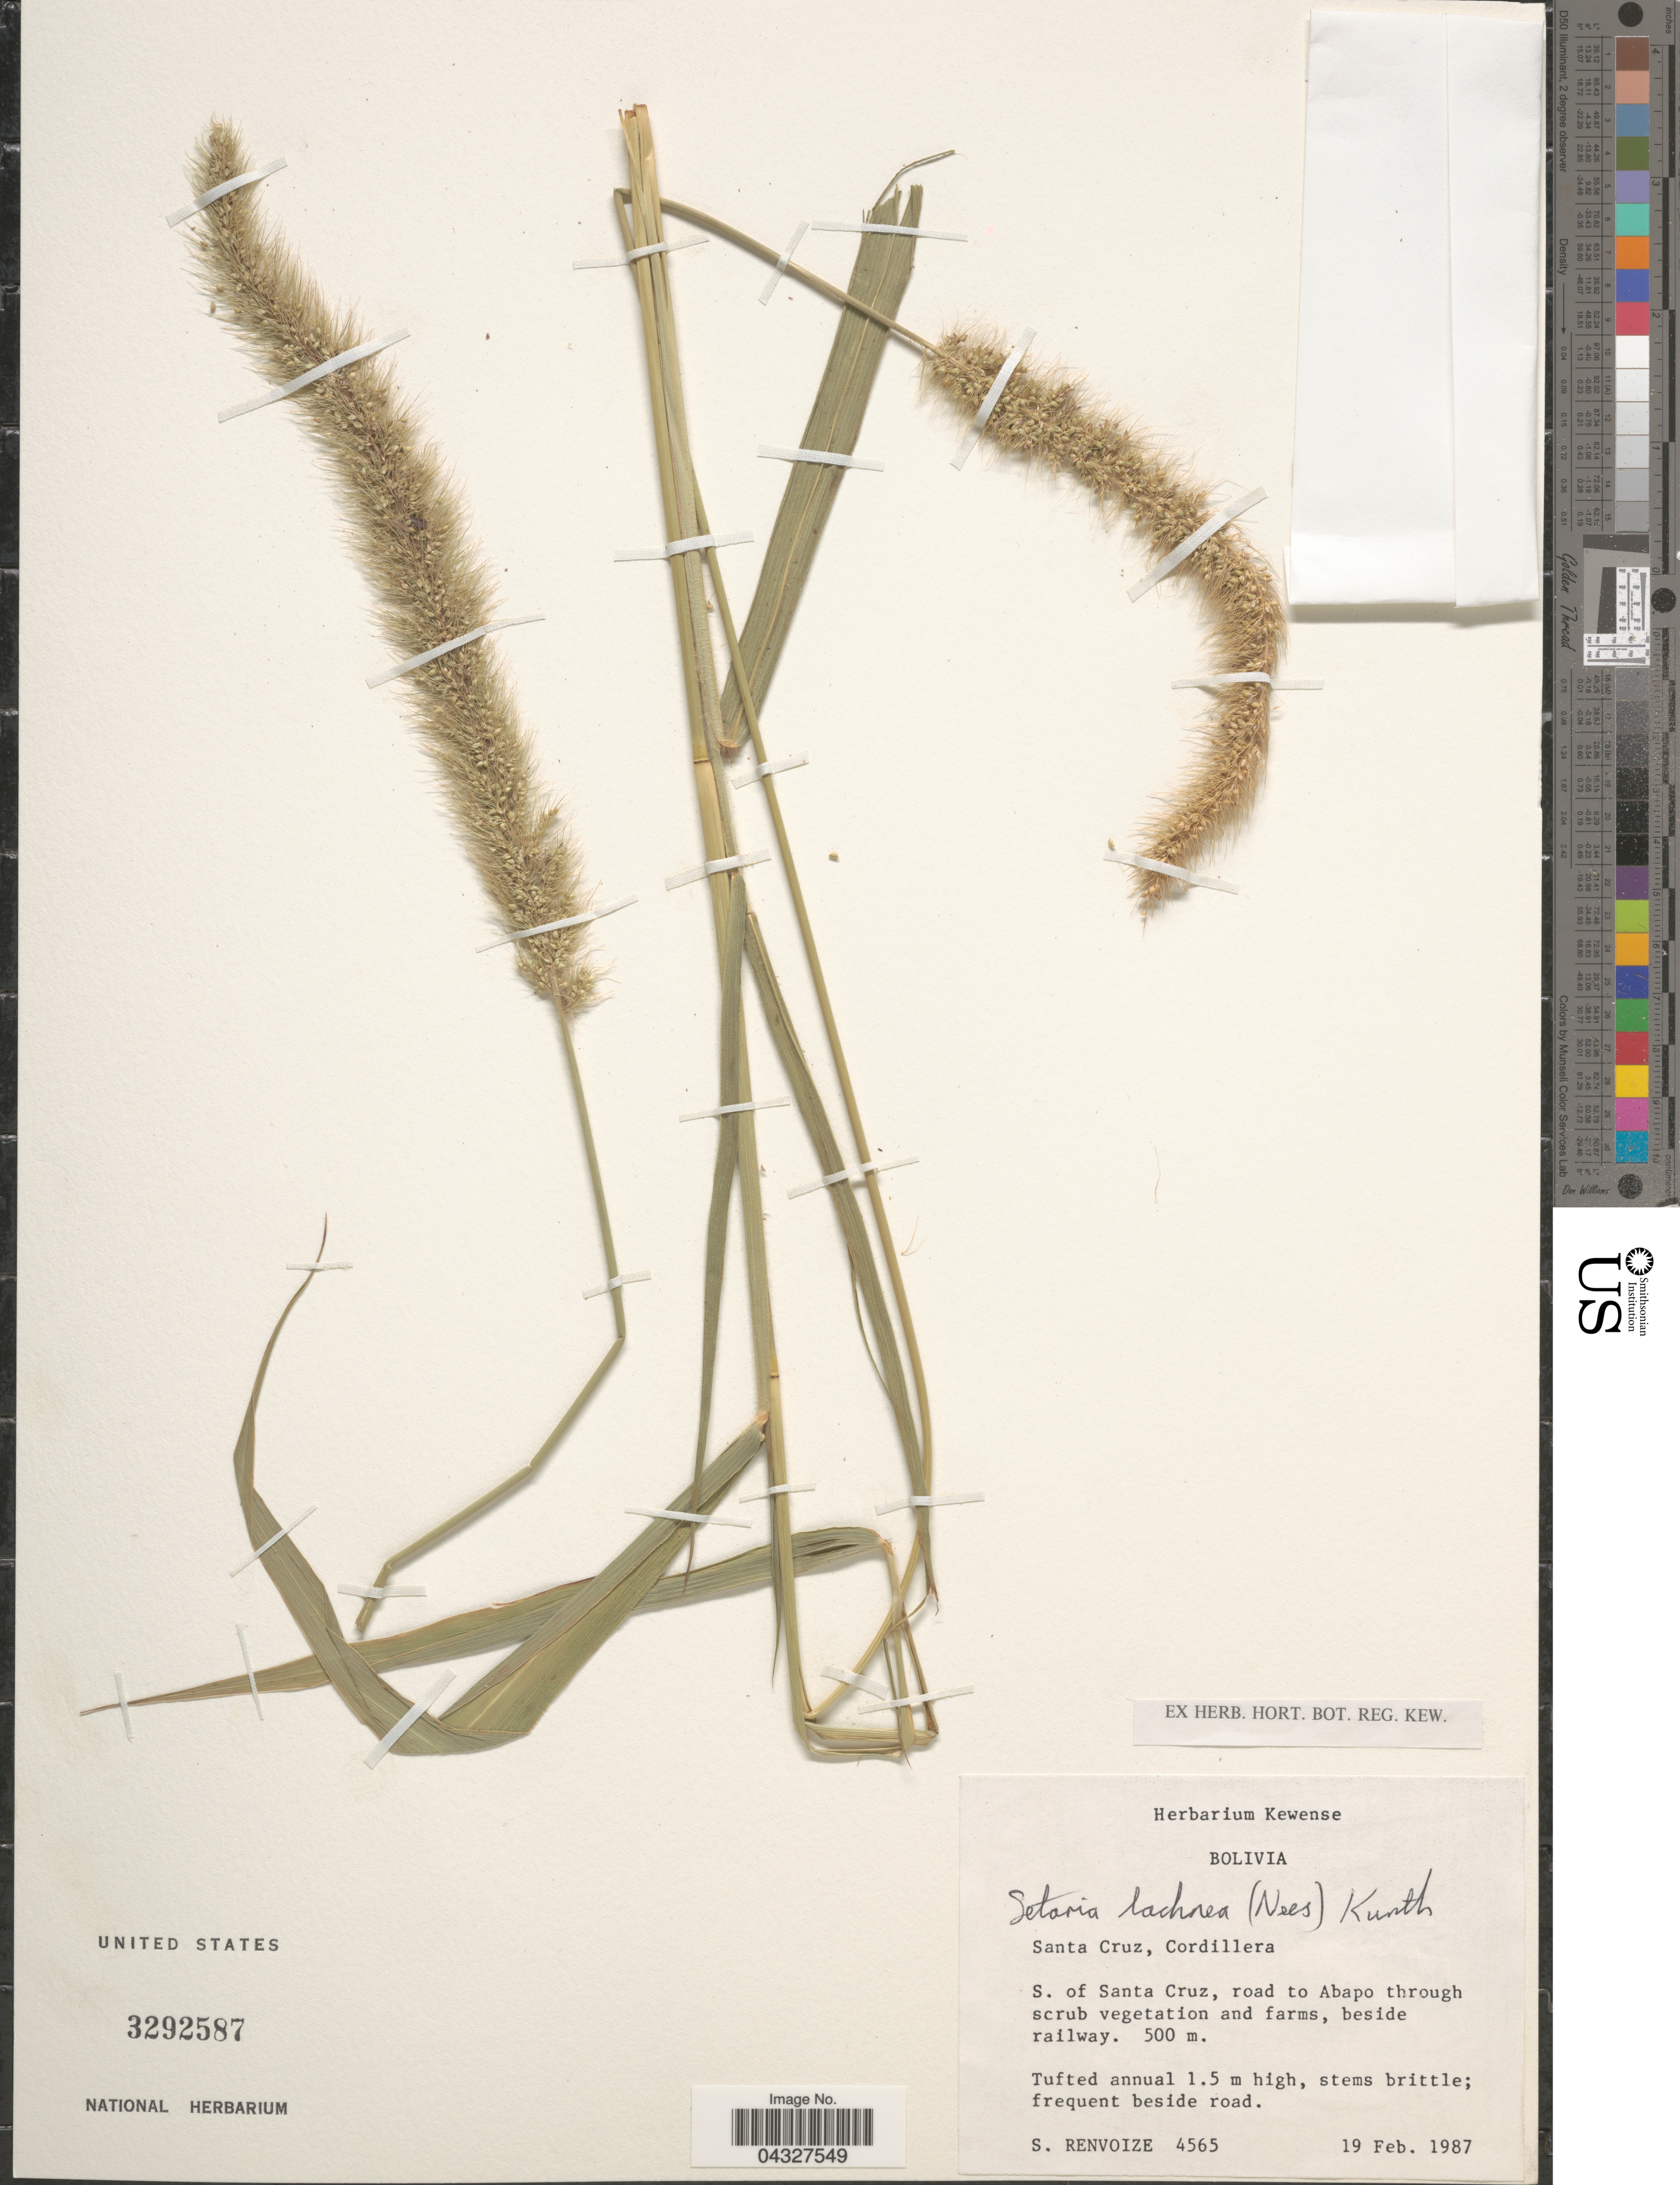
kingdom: Plantae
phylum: Tracheophyta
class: Liliopsida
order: Poales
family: Poaceae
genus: Setaria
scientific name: Setaria lachnea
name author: (Nees) Kunth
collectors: S. A. Renvoize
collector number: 4565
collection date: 1987-02-19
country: Bolivia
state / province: Santa Cruz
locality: Cordillera. S. of Santa Curz, road to Abapo through scrub vegetation and farms, beside railway.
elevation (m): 500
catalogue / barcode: US 3292587